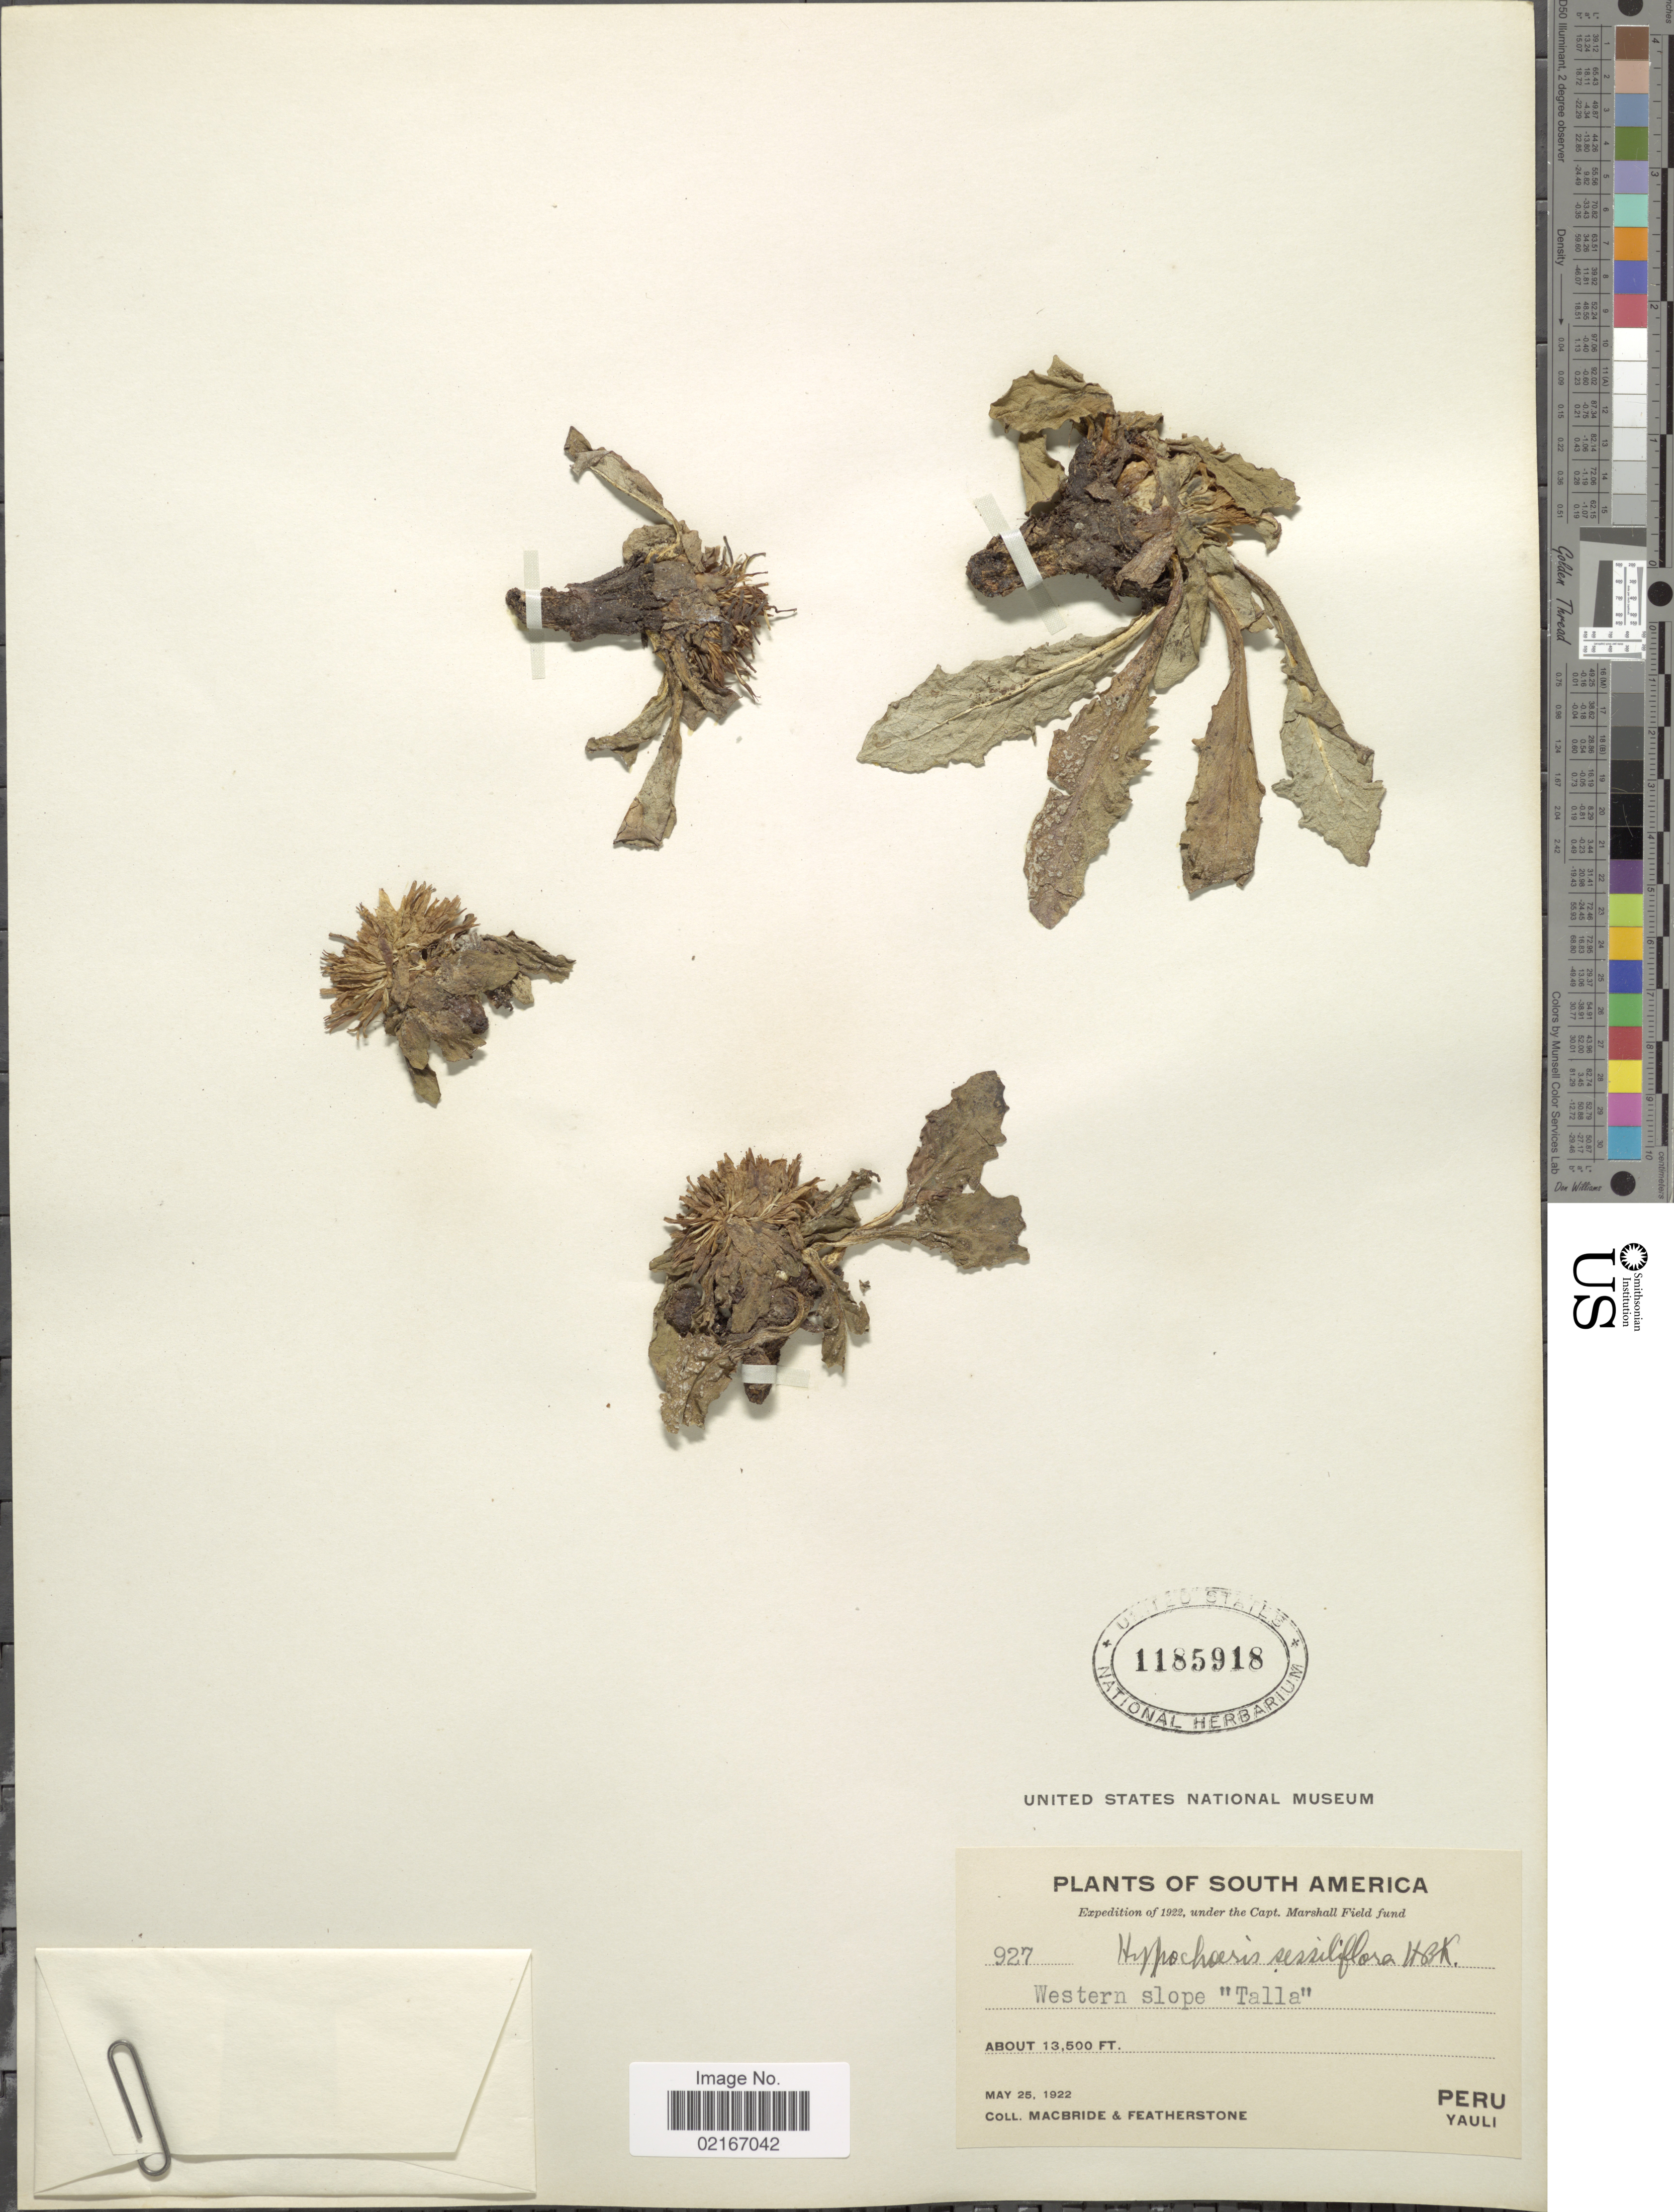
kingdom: Plantae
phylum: Tracheophyta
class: Magnoliopsida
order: Asterales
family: Asteraceae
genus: Hypochaeris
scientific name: Hypochaeris sp.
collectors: Macbride, -- & -. Featherstone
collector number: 927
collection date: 1922-05-25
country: Peru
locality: Western slope "Talla", Yauli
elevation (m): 4115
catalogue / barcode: US 1185918